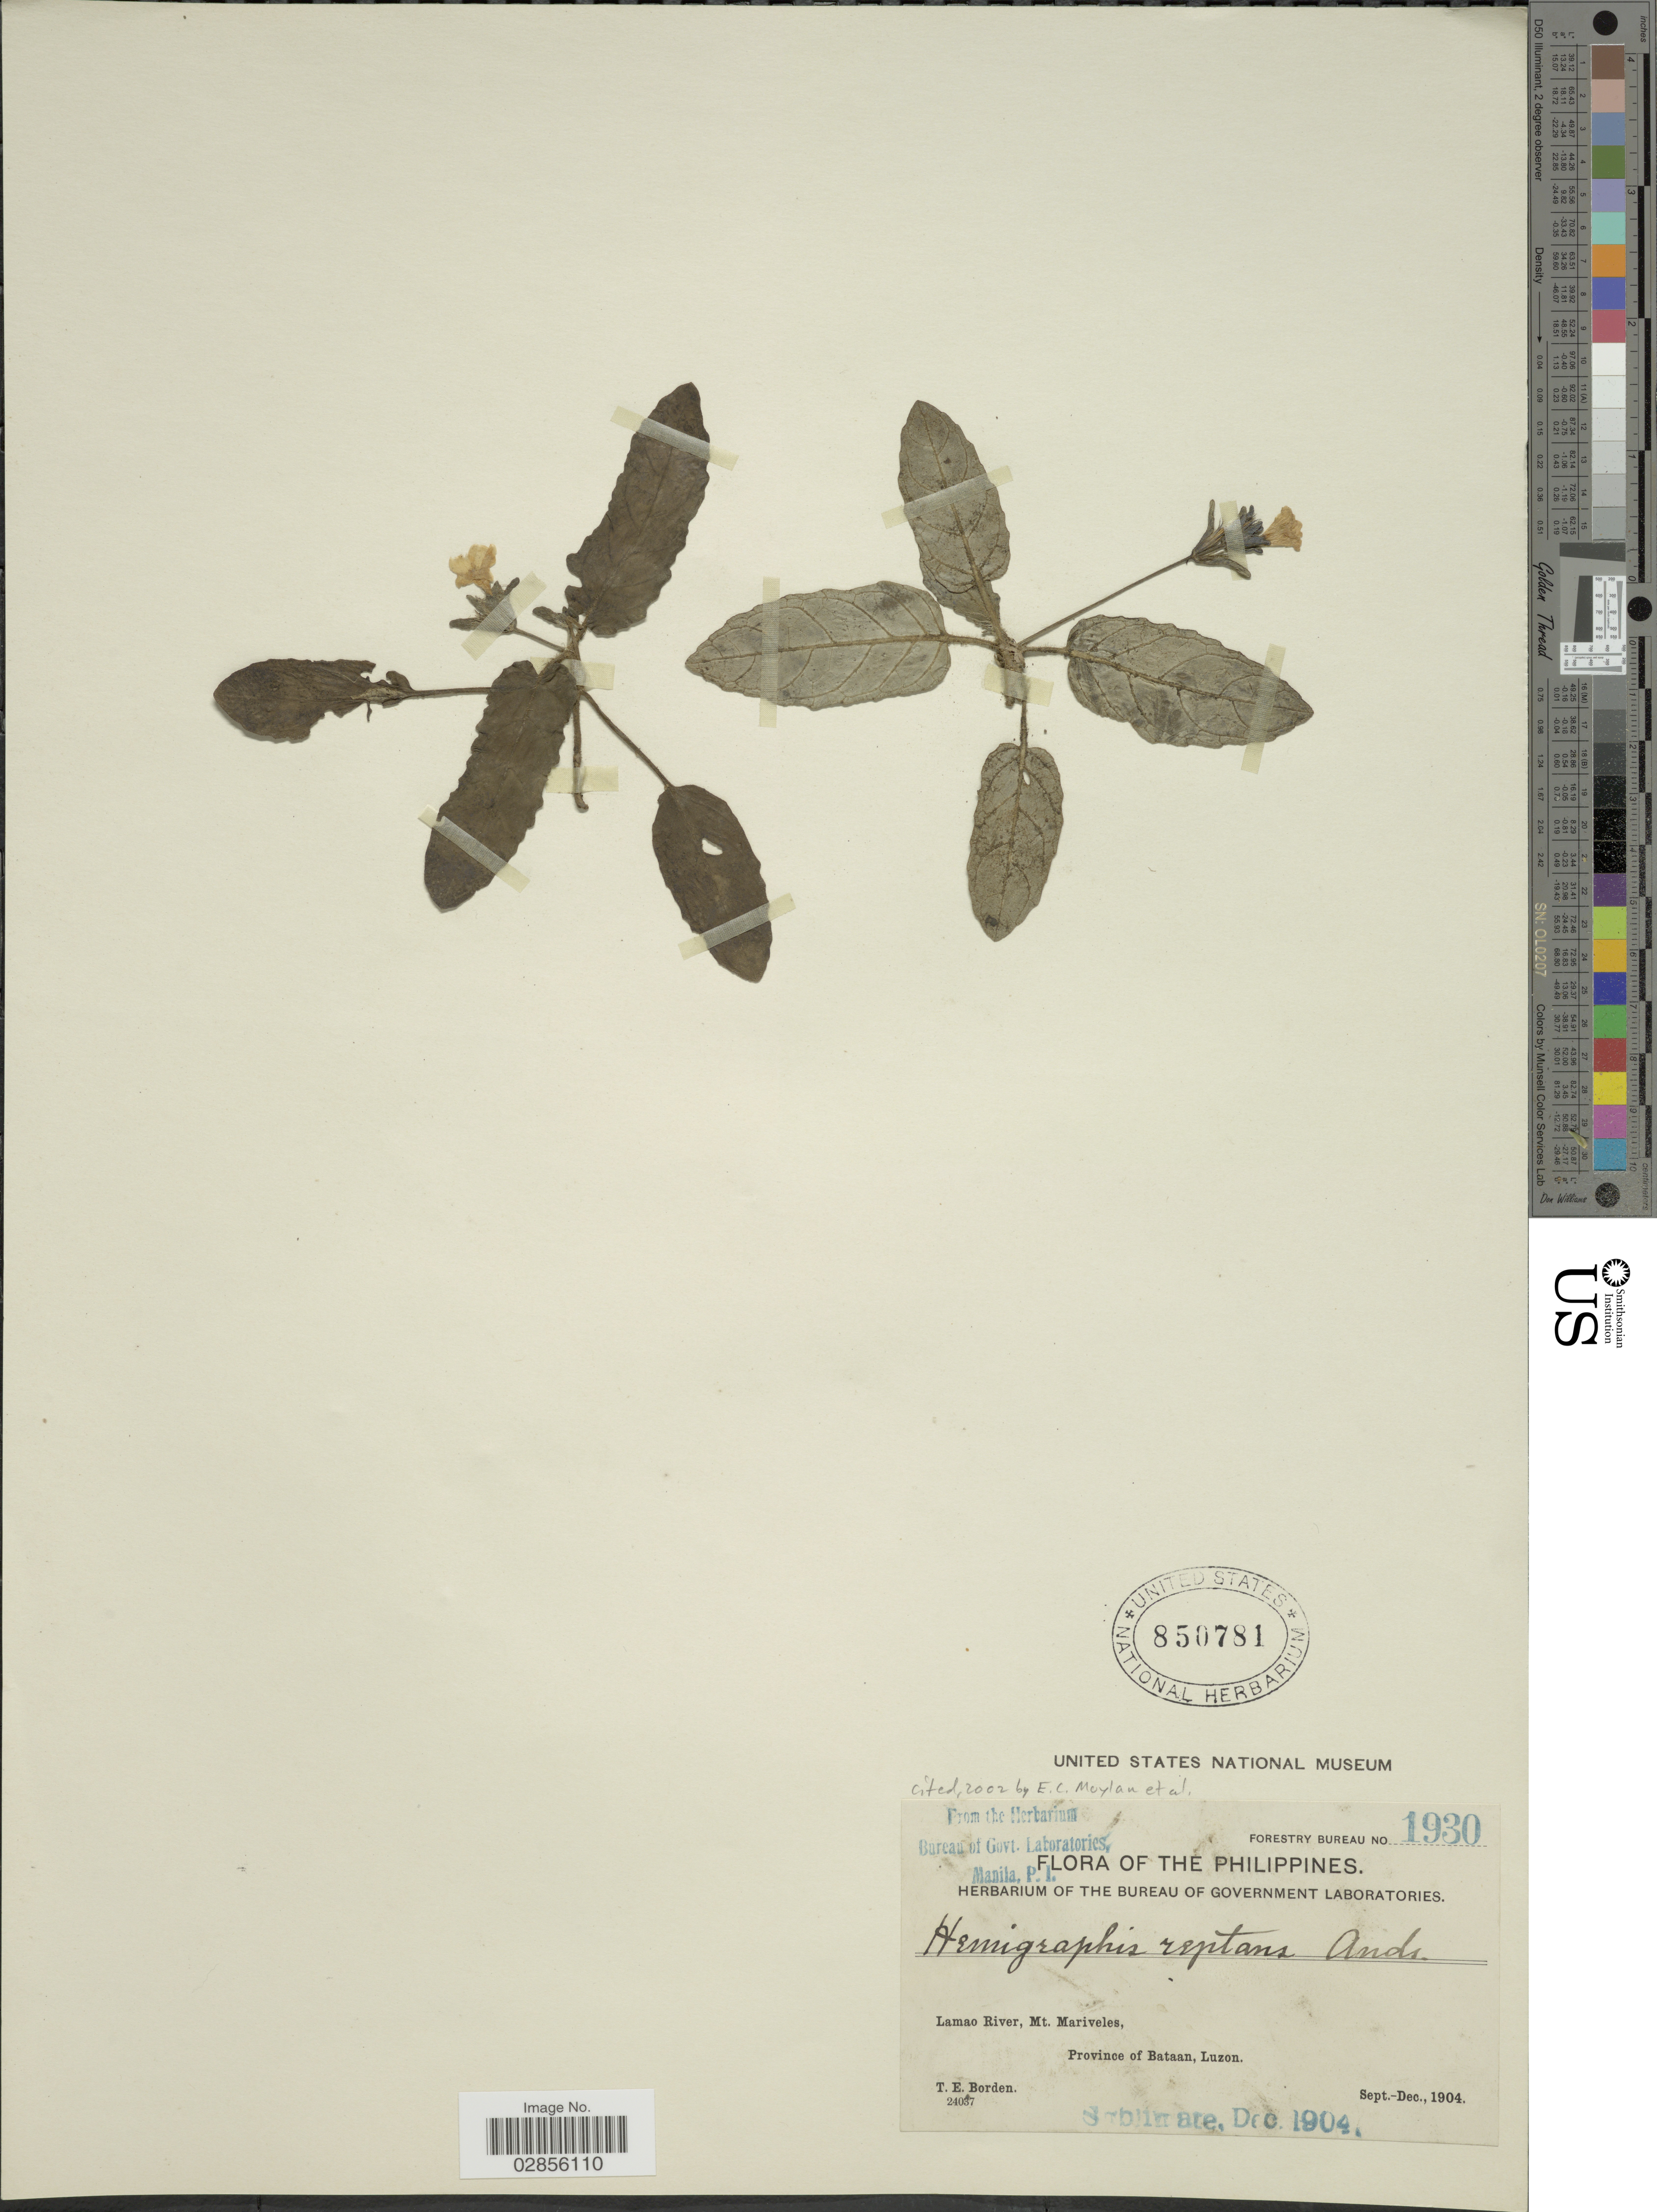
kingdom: Plantae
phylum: Tracheophyta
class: Magnoliopsida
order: Lamiales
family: Acanthaceae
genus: Hemigraphis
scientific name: Hemigraphis reptans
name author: (G. Forst.) T. Anderson ex Hemsl.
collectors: T. E. Borden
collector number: Bureau of Science 1930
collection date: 1904-09/1904-12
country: Philippines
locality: Lamao River, Mt. Mariveles, Province of Bataan, Luzon.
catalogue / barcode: US 850781